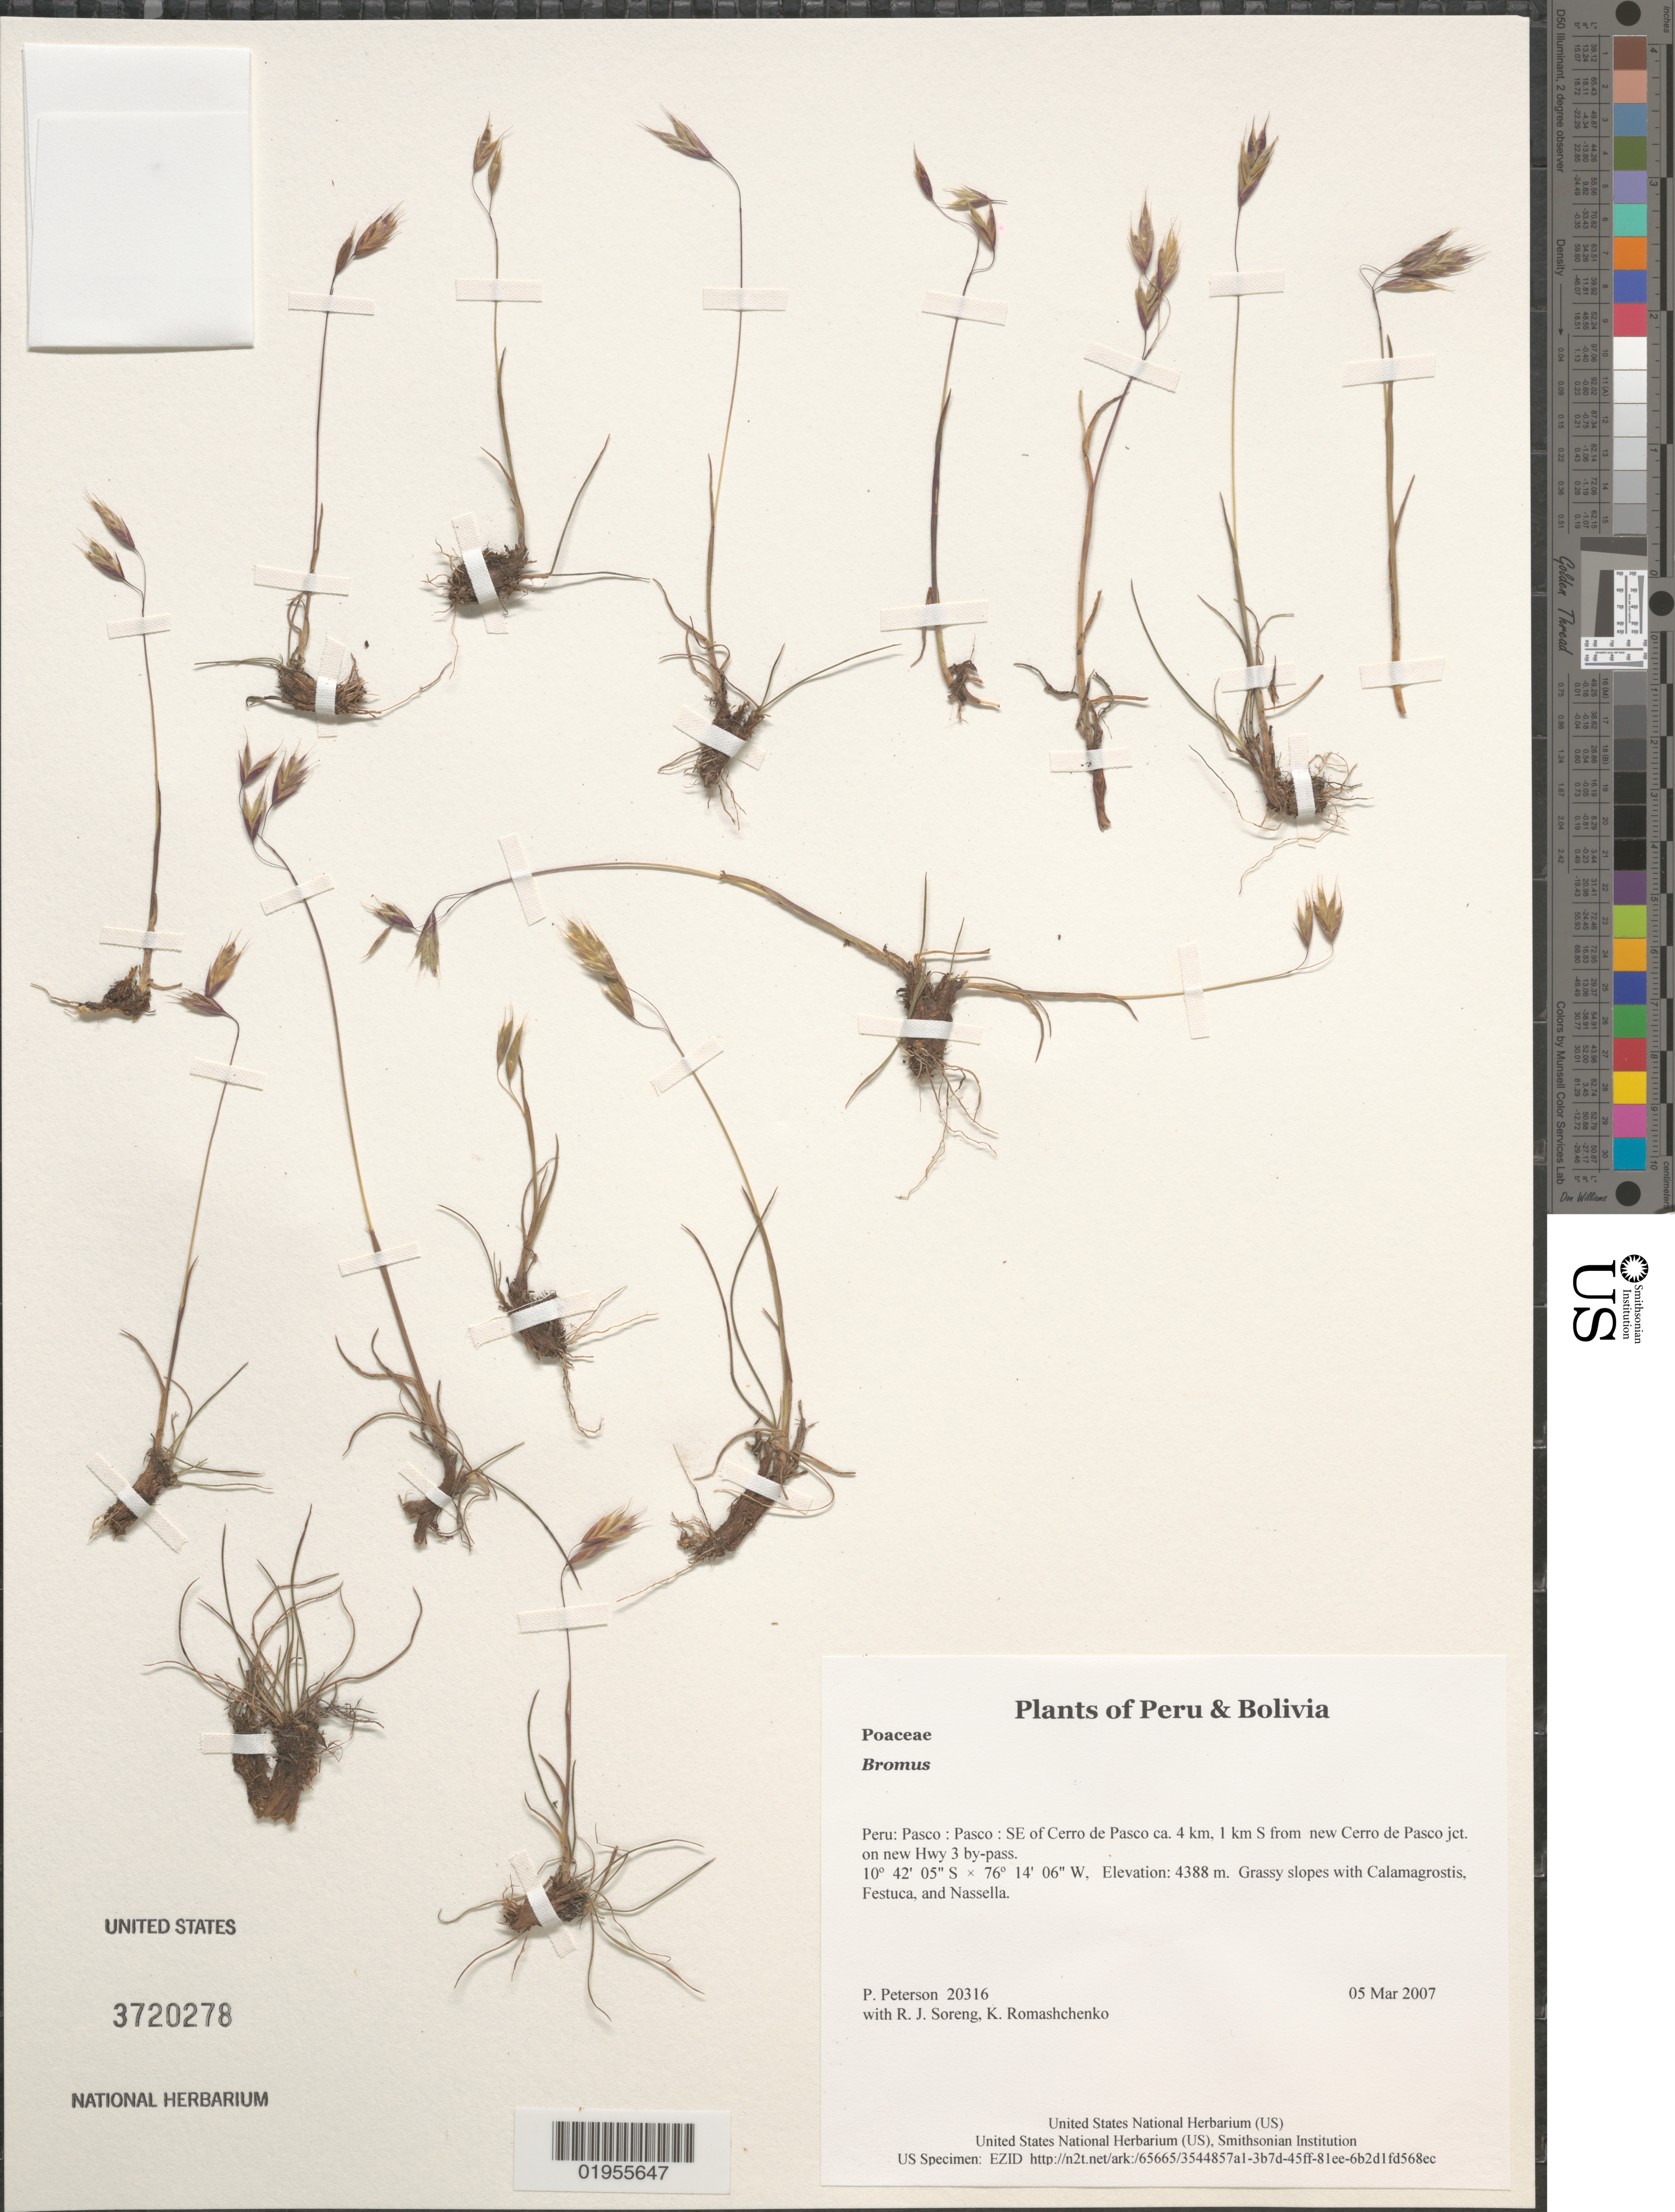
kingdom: Plantae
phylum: Tracheophyta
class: Liliopsida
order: Poales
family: Poaceae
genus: Bromus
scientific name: Bromus sp.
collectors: P. M. Peterson, R. J. Soreng & K. Romashchenko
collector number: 20316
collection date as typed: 05 Mar 2007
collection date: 2007-03-05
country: Peru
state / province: Pasco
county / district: Pasco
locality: SE of Cerro de Pasco ca. 4 km, 1 km S from new Cerro de Pasco jct. on new Hwy 3 by-pass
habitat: Grassy slopes with Calamagrostis, Festuca, and Nassella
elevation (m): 4388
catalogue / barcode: US 3720278